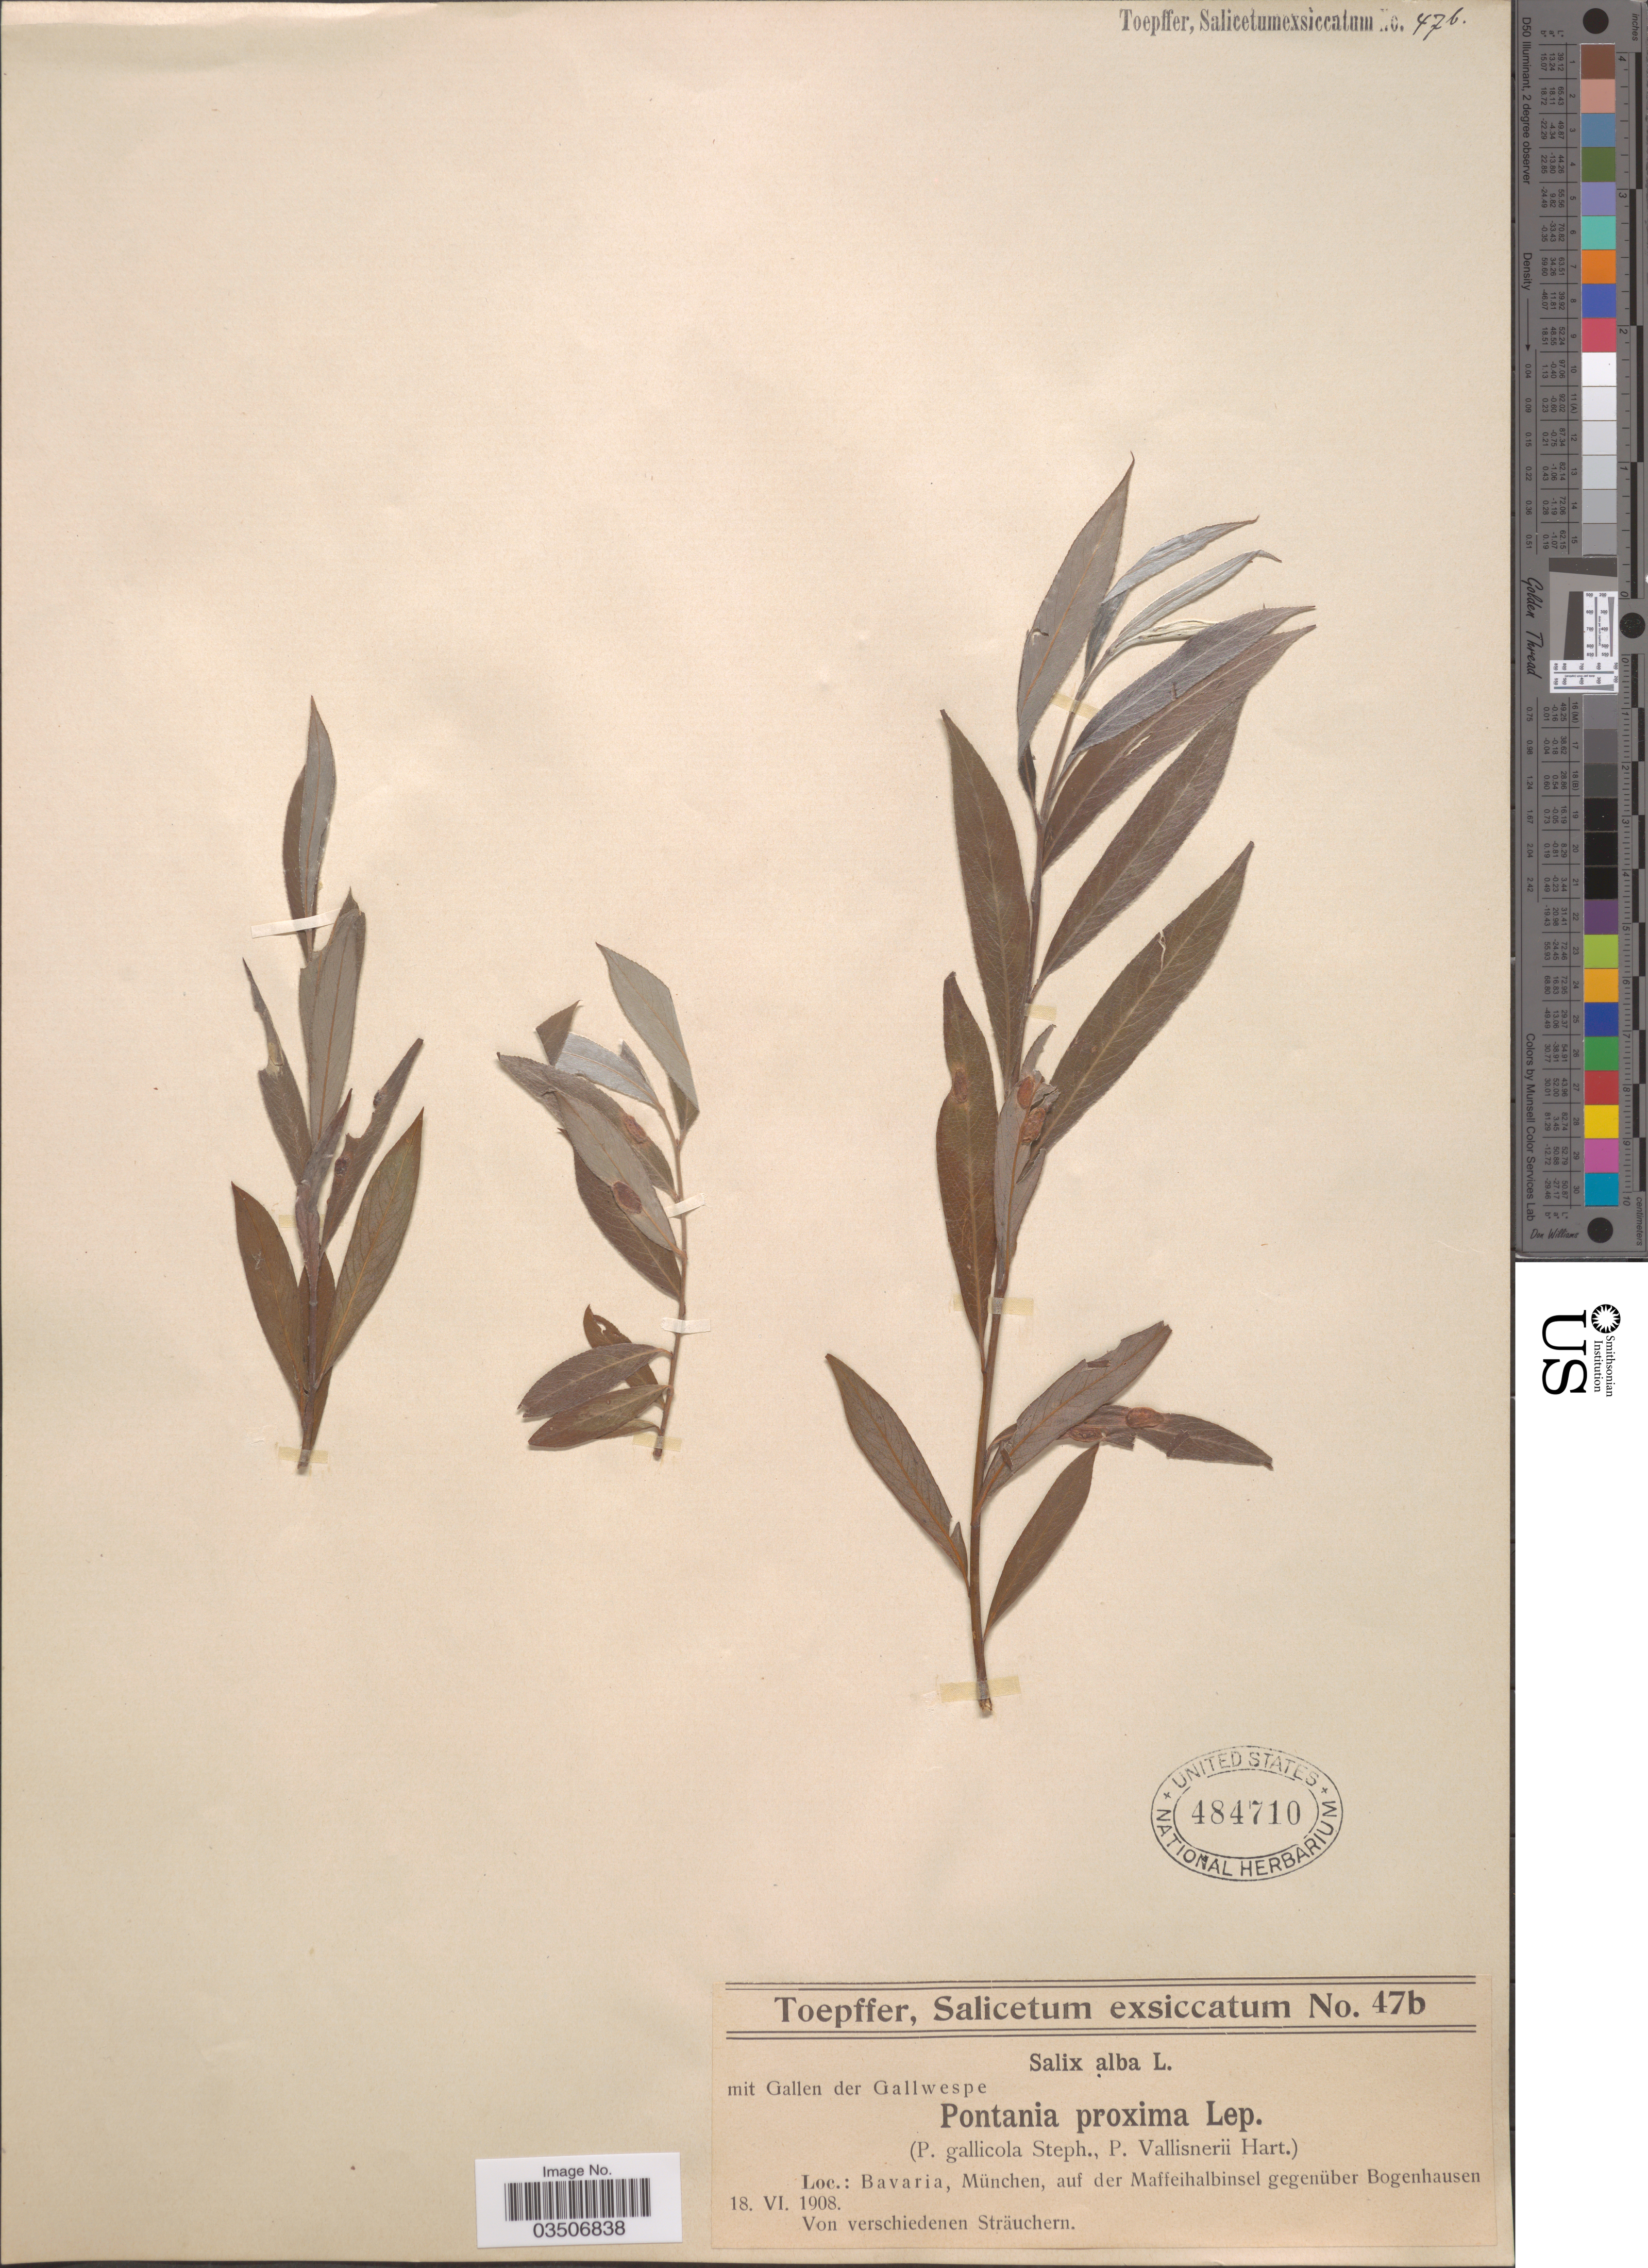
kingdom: Plantae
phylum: Tracheophyta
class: Magnoliopsida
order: Malpighiales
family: Salicaceae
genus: Salix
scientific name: Salix alba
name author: L.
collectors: A. Toepffer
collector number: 47b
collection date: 1908-06-18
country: Germany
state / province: Bayern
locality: Bavaria, München, auf der Maffeihalbinsel gegenüber Bogenhausen.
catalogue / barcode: US 484710